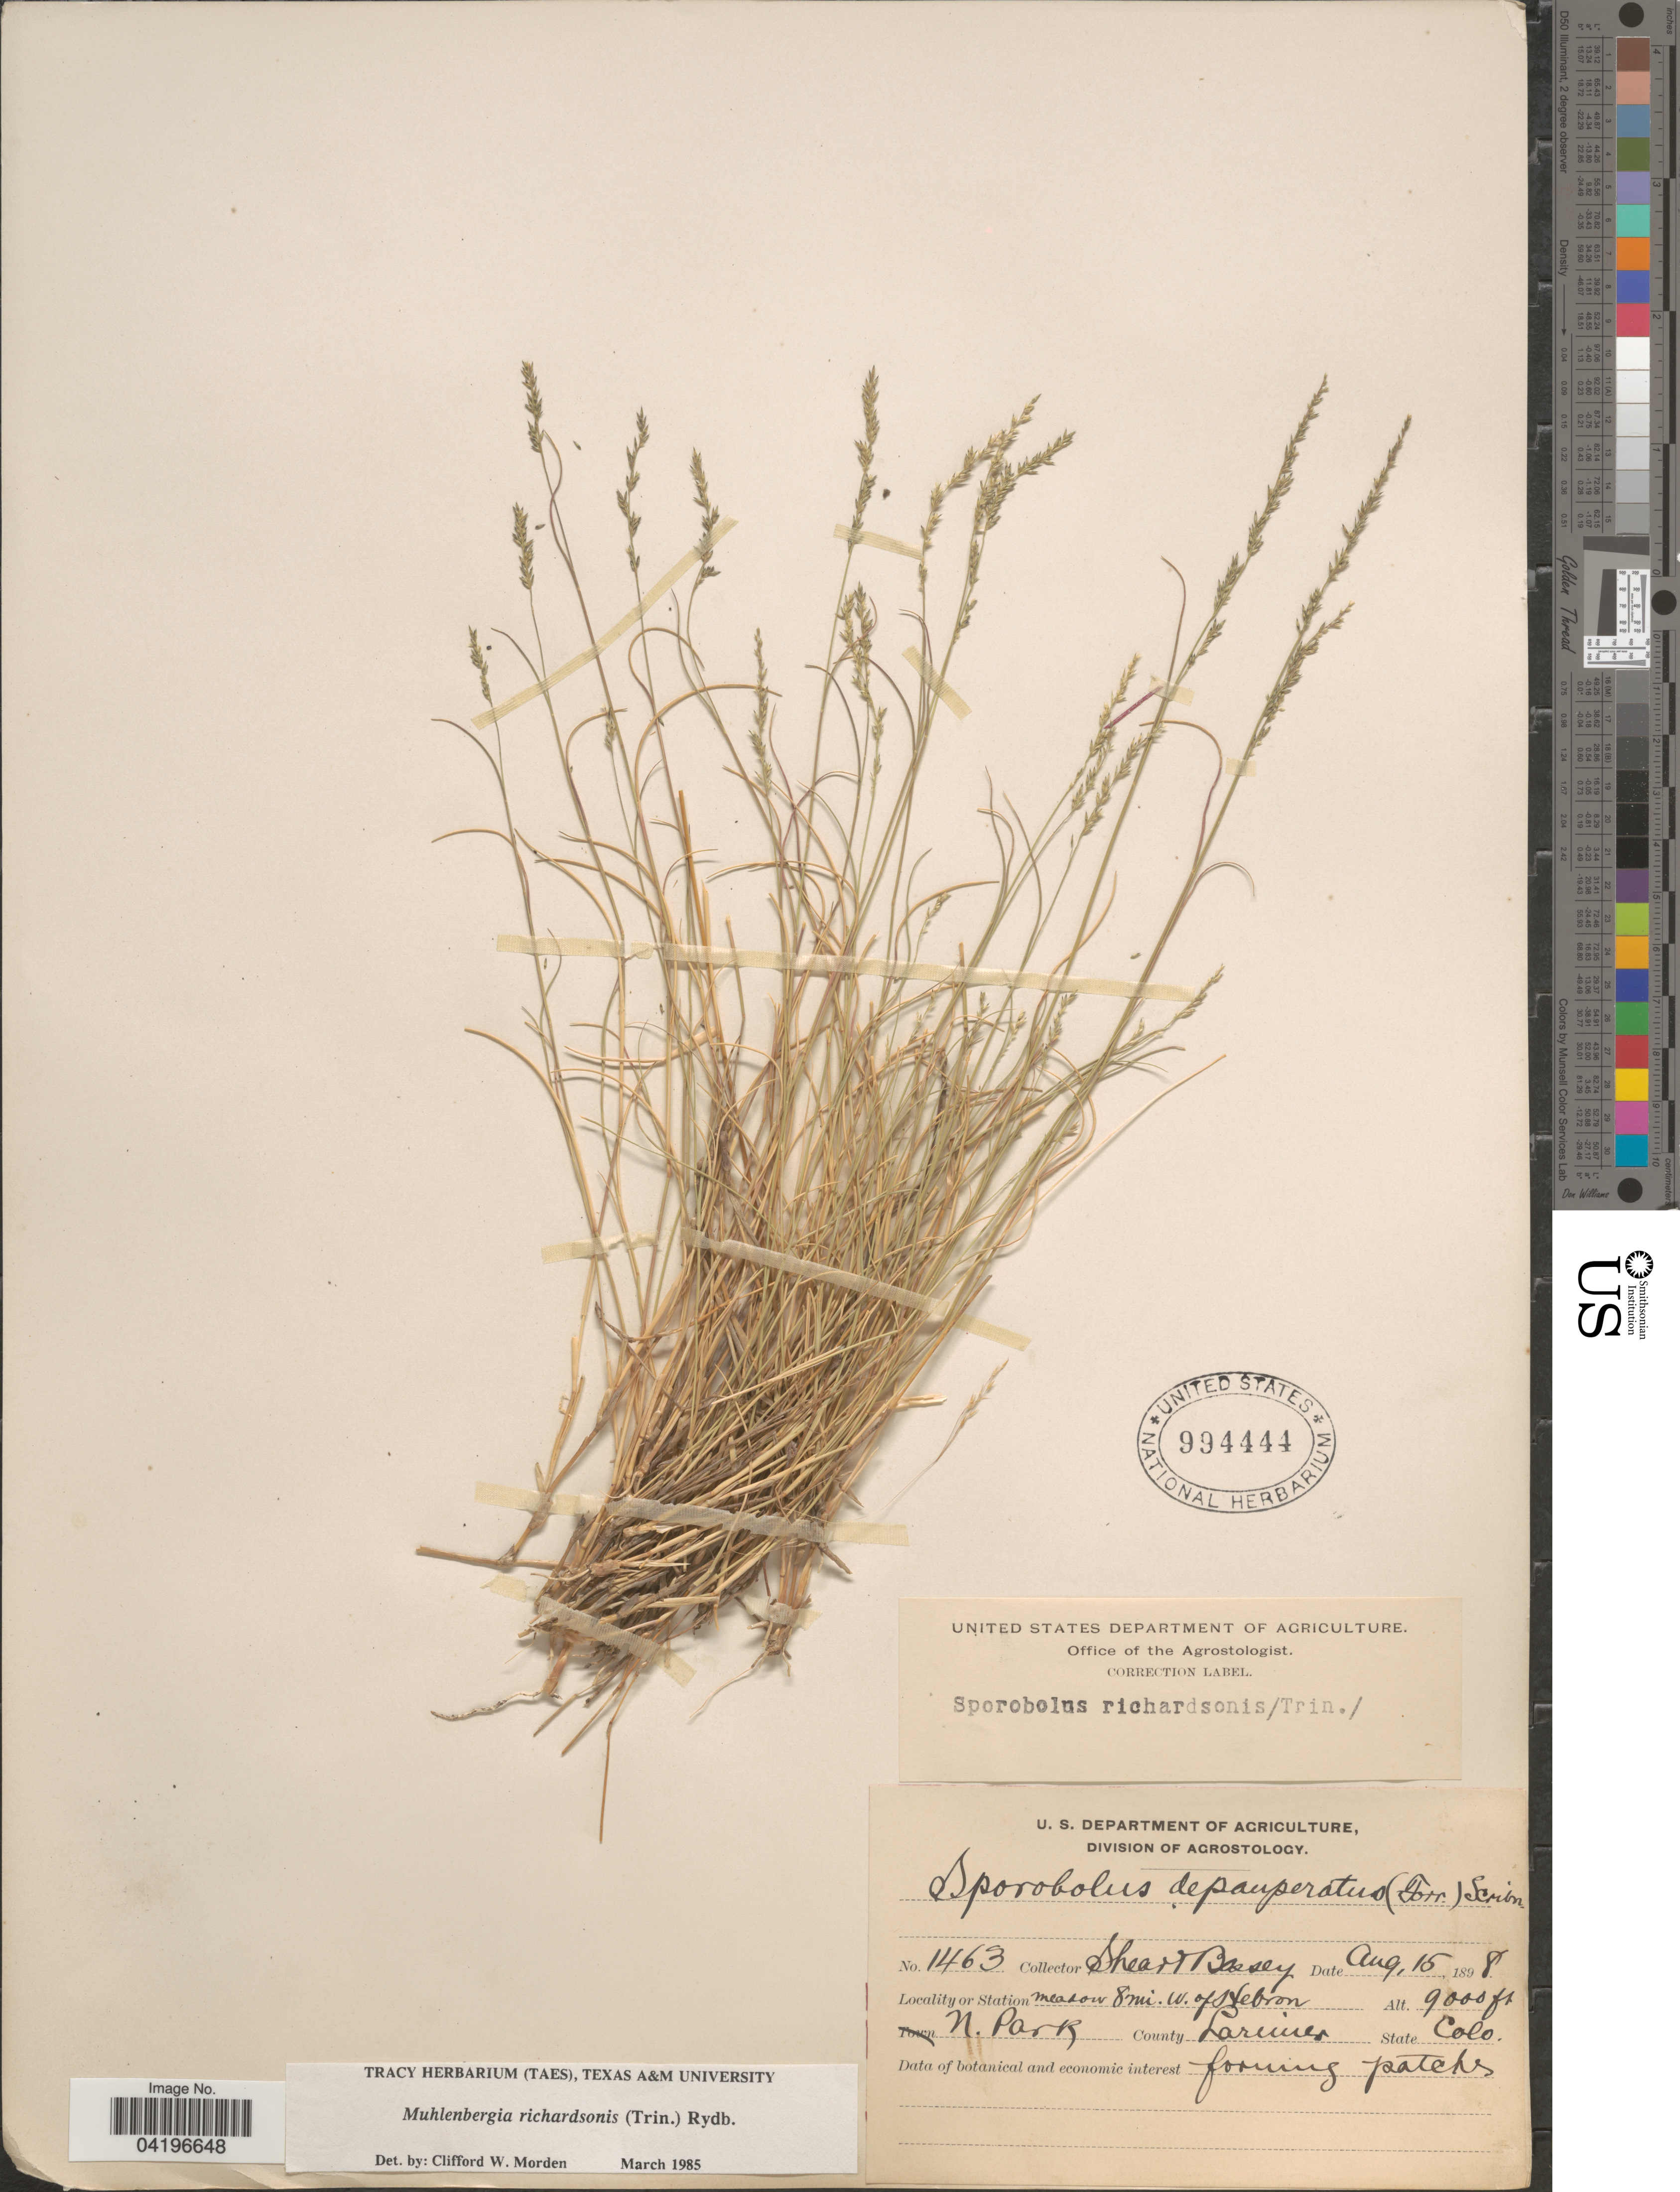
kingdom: Plantae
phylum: Tracheophyta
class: Liliopsida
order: Poales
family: Poaceae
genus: Muhlenbergia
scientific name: Muhlenbergia richardsonis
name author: (Trin.) Rydb.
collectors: -- Shear & -. Bessey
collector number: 1463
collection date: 1898-08-15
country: United States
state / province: Colorado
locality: Meadow 8 mi. w. of Hebron. N. Park. County Larimer.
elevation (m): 2743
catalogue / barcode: US 994444